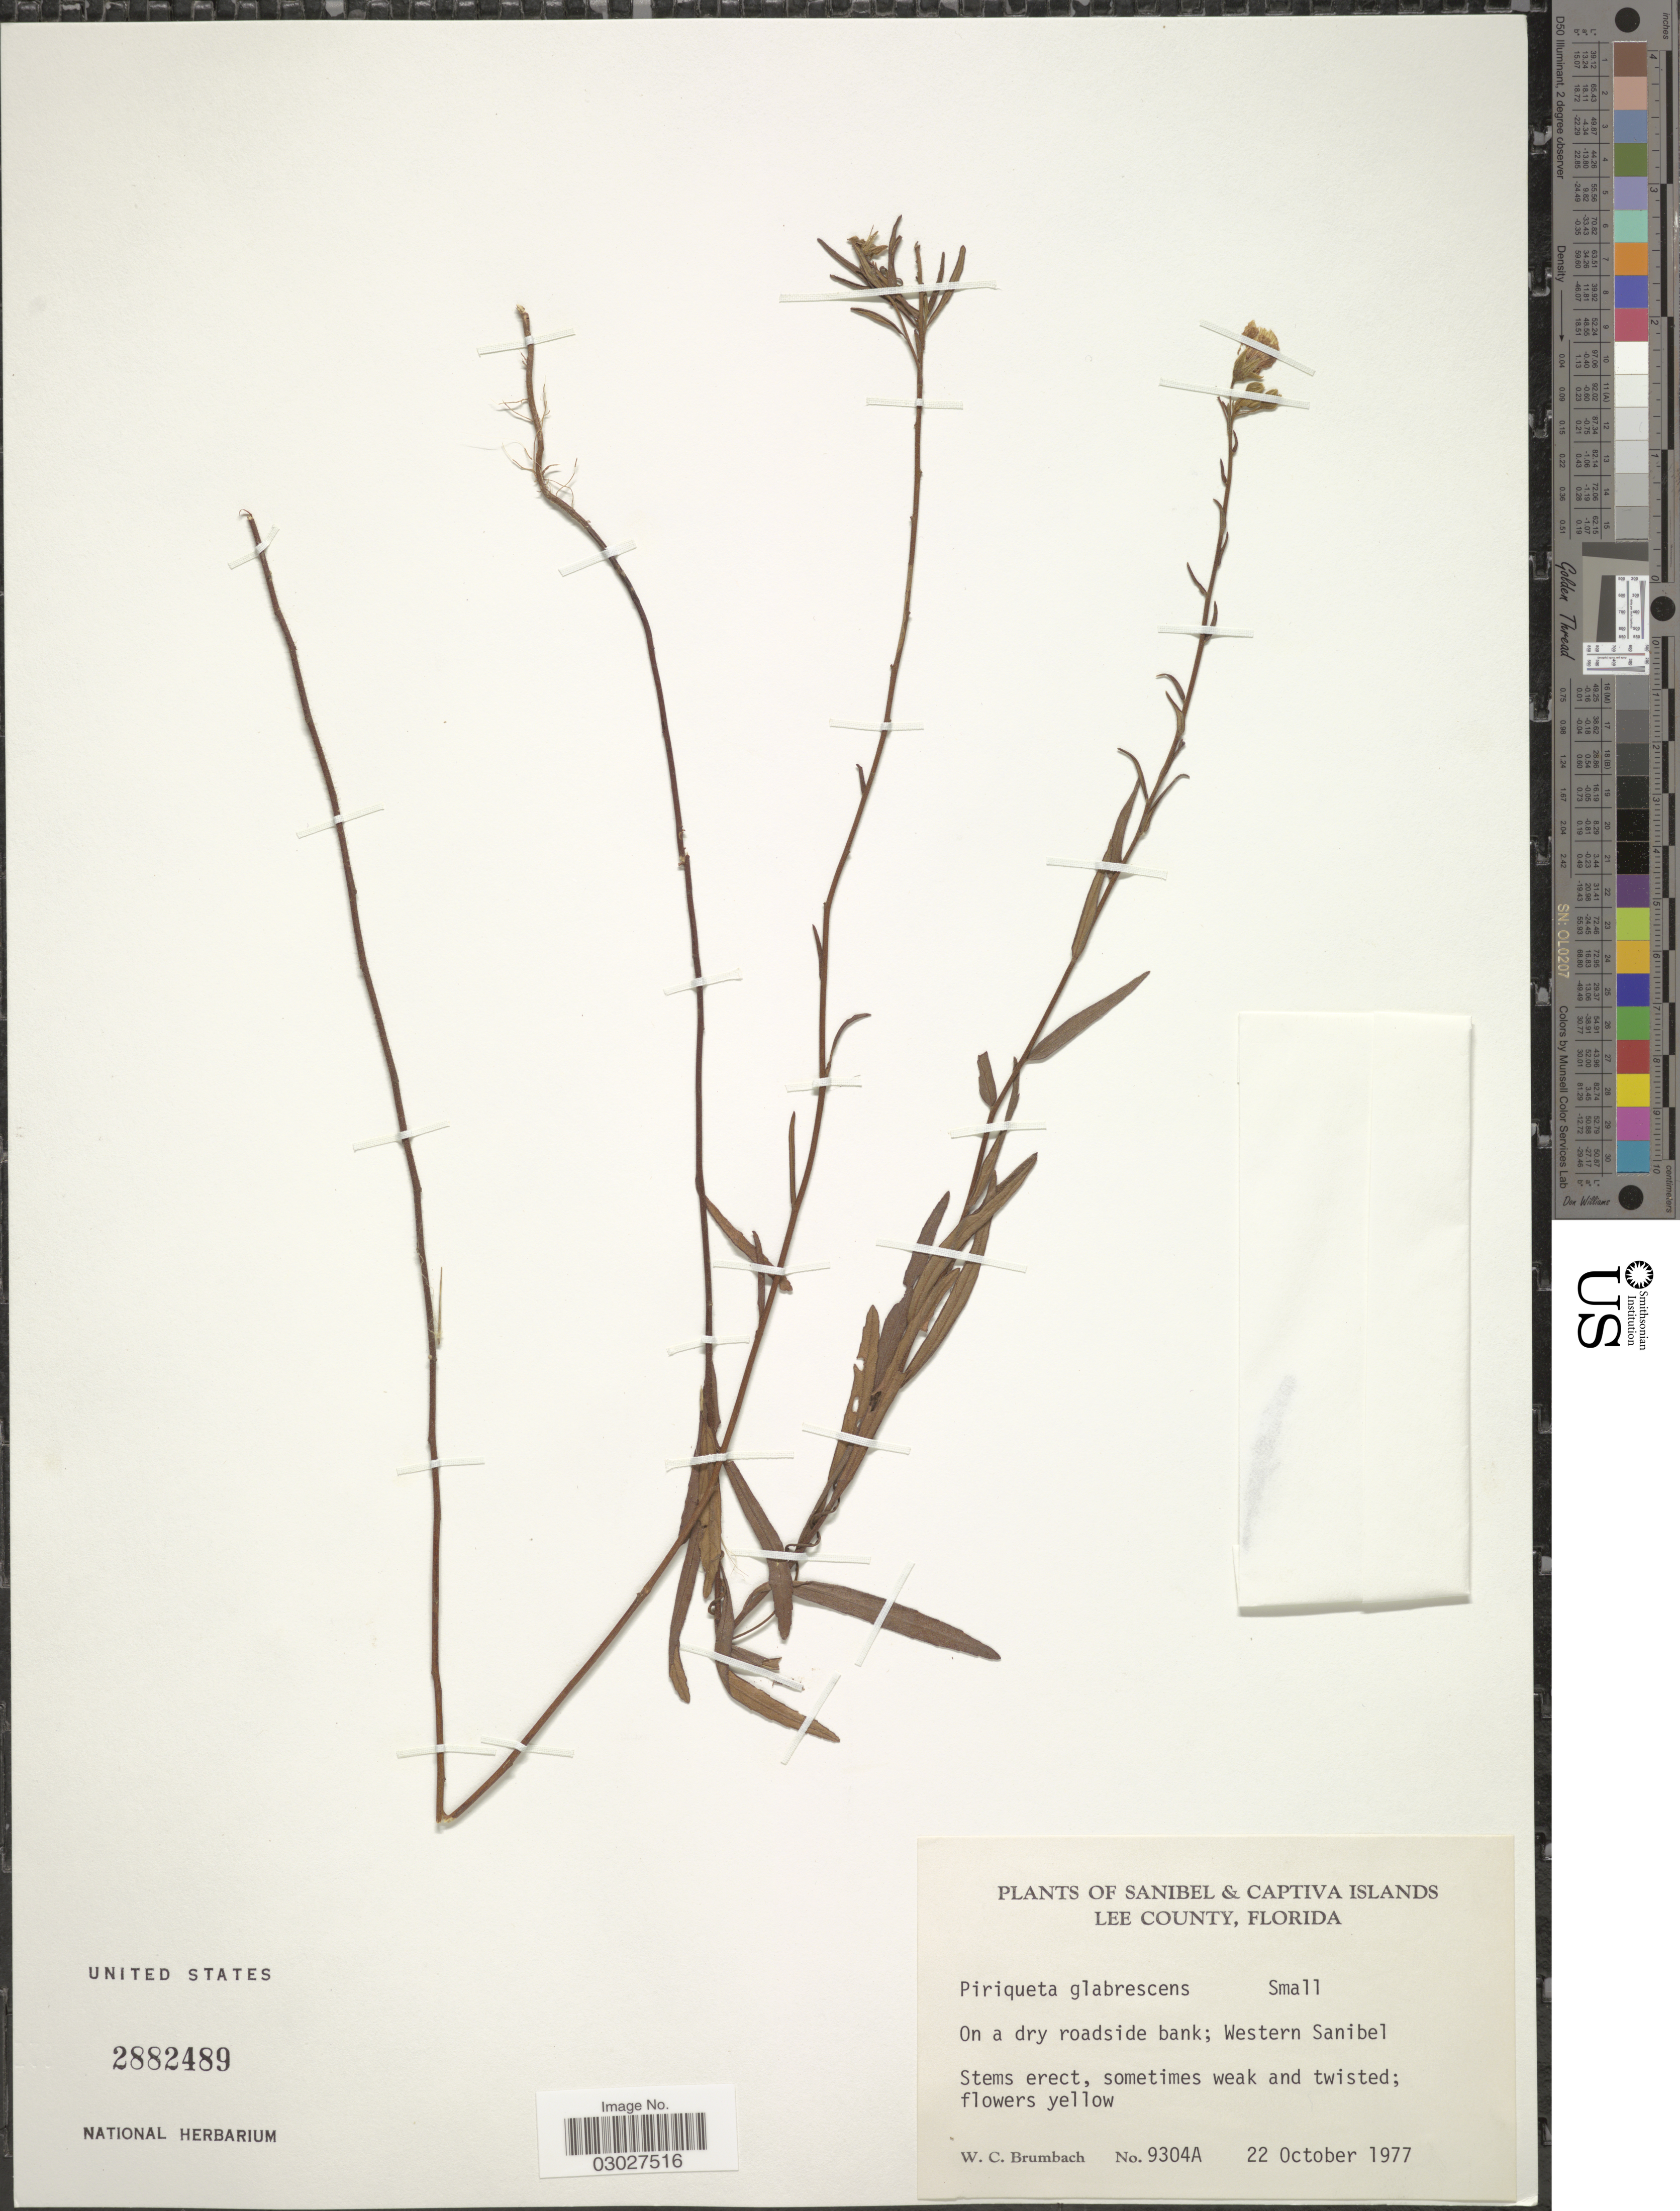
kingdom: Plantae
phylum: Tracheophyta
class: Magnoliopsida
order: Malpighiales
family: Turneraceae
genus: Piriqueta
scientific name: Piriqueta cistoides subsp. caroliniana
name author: (Walter) Arbo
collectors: W. C. Brumbach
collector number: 9304A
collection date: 1977-10-22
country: United States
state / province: Florida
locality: Sanibel & Captiva Islands, Lee County. On a dry roadside bank; Western Sanibel.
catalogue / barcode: US 2882489